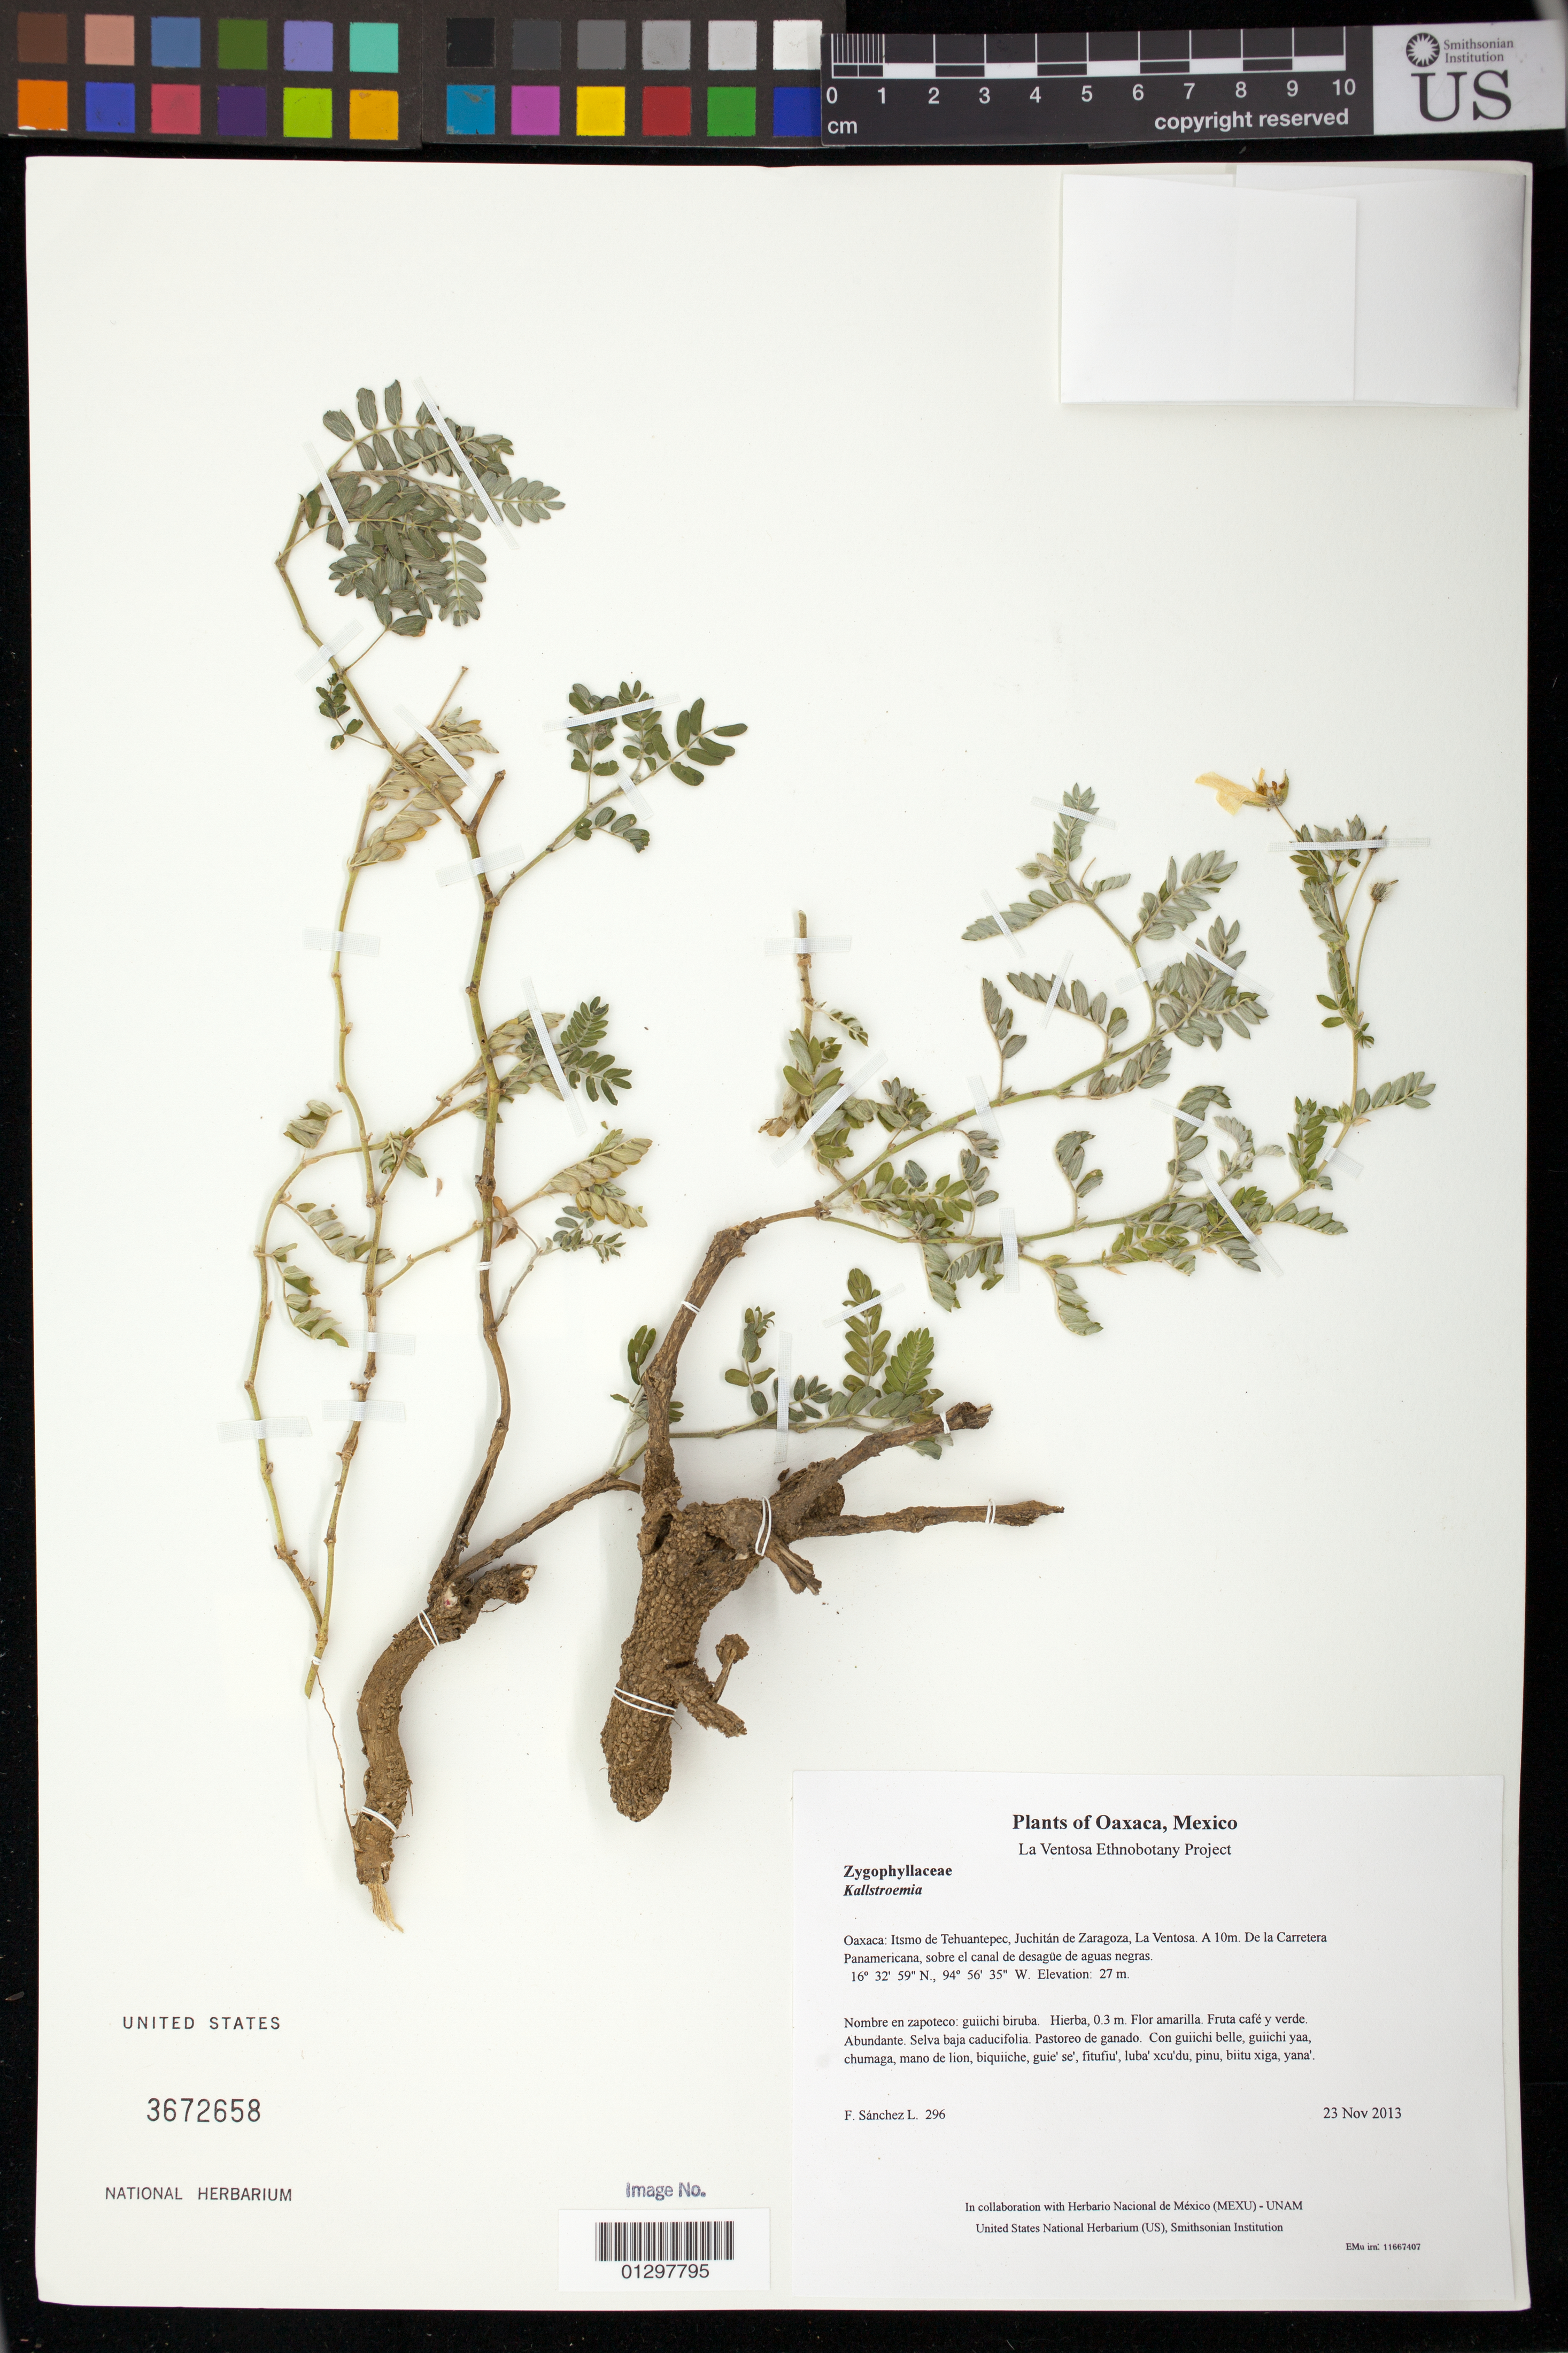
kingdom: Plantae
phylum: Tracheophyta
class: Magnoliopsida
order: Zygophyllales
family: Zygophyllaceae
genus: Tribulus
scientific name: Tribulus cistoides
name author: L.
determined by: Lot, Emily J.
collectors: F. Sánchez L.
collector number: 296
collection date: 2013-11-23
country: Mexico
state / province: Oaxaca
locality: Itsmo de Tehuantepec, Juchitán de Zaragoza, La Ventosa. A 10m. De la Carretera Panamericana, sobre el canal de desagüe de aguas negras.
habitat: Selva baja caducifolia. Pastoreo de ganado.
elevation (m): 27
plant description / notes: JEBOT, MEXU, SERO, US; Guixi bandaga. 0.3 m. Guie' naguchi. Cuaananaxhi namuu ne naga'. Stale.; abrojo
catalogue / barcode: US 3672658